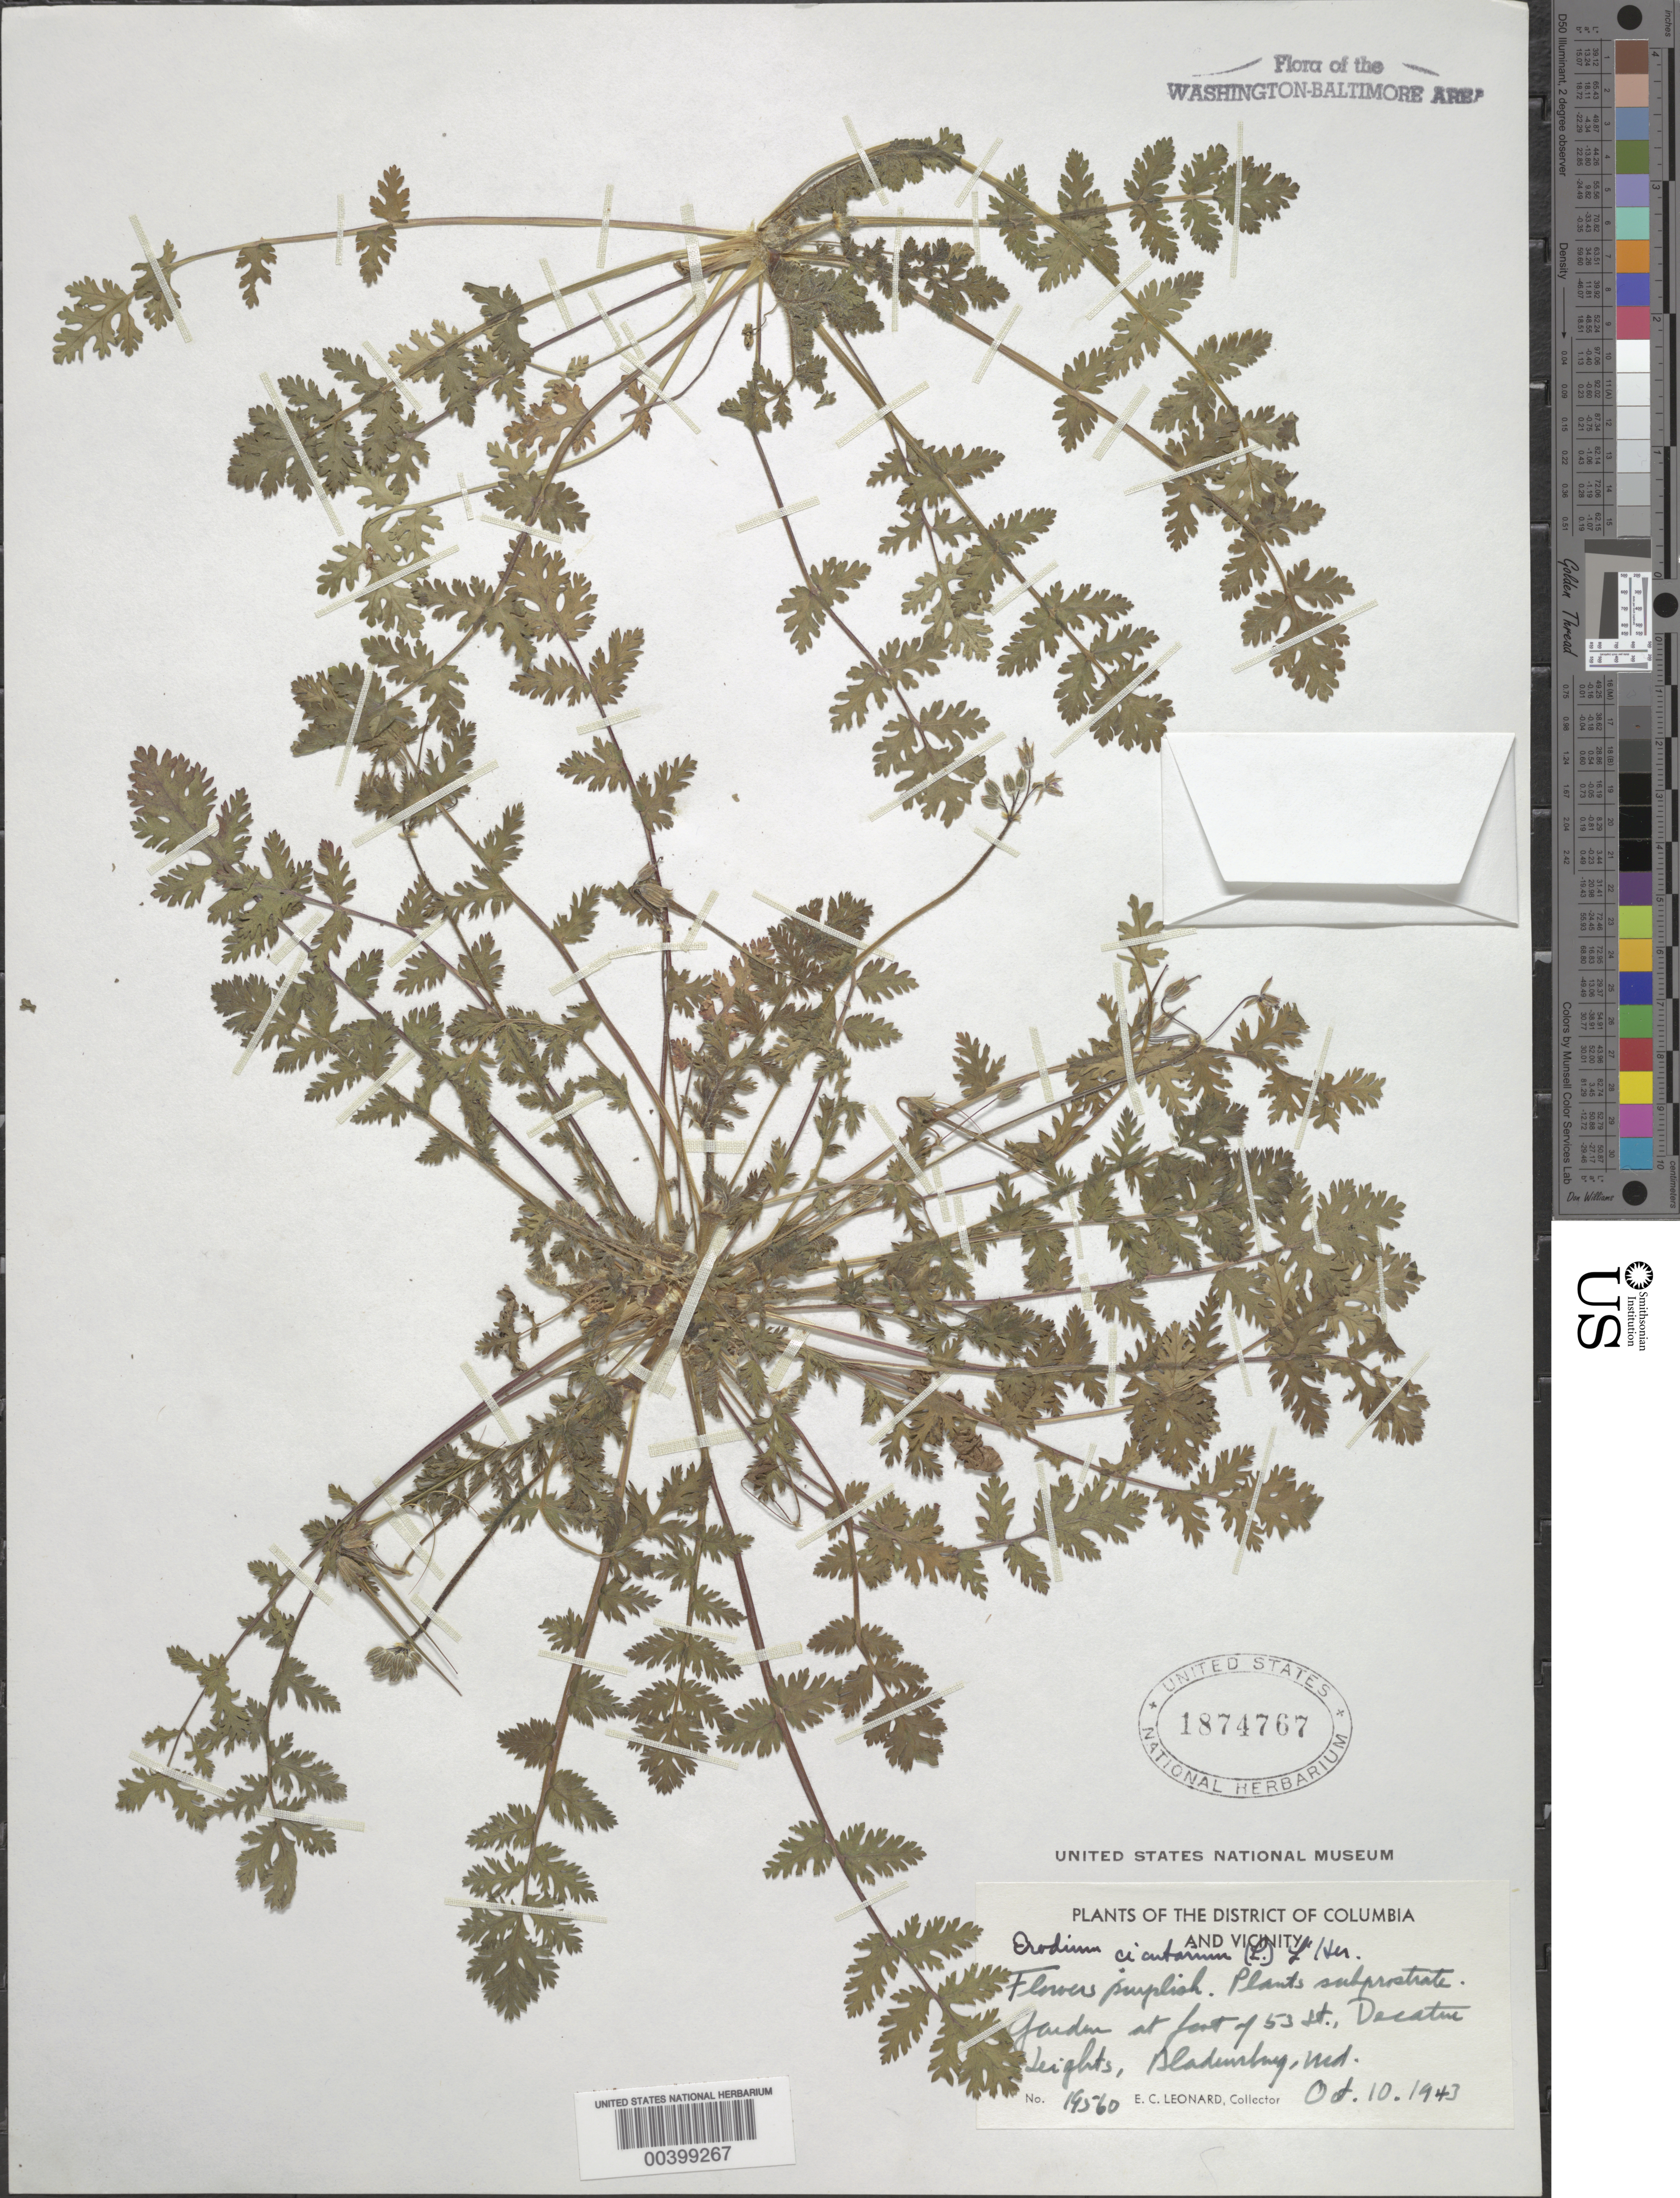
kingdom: Plantae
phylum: Tracheophyta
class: Magnoliopsida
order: Geraniales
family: Geraniaceae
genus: Erodium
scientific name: Erodium cicutarium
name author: (L.) L'Hér.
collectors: E. C. Leonard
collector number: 19560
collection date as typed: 10 Oct 1943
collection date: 1943-10-10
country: United States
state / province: Maryland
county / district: Prince George's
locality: Decatur Heights, Bladensburg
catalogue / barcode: US 1874767